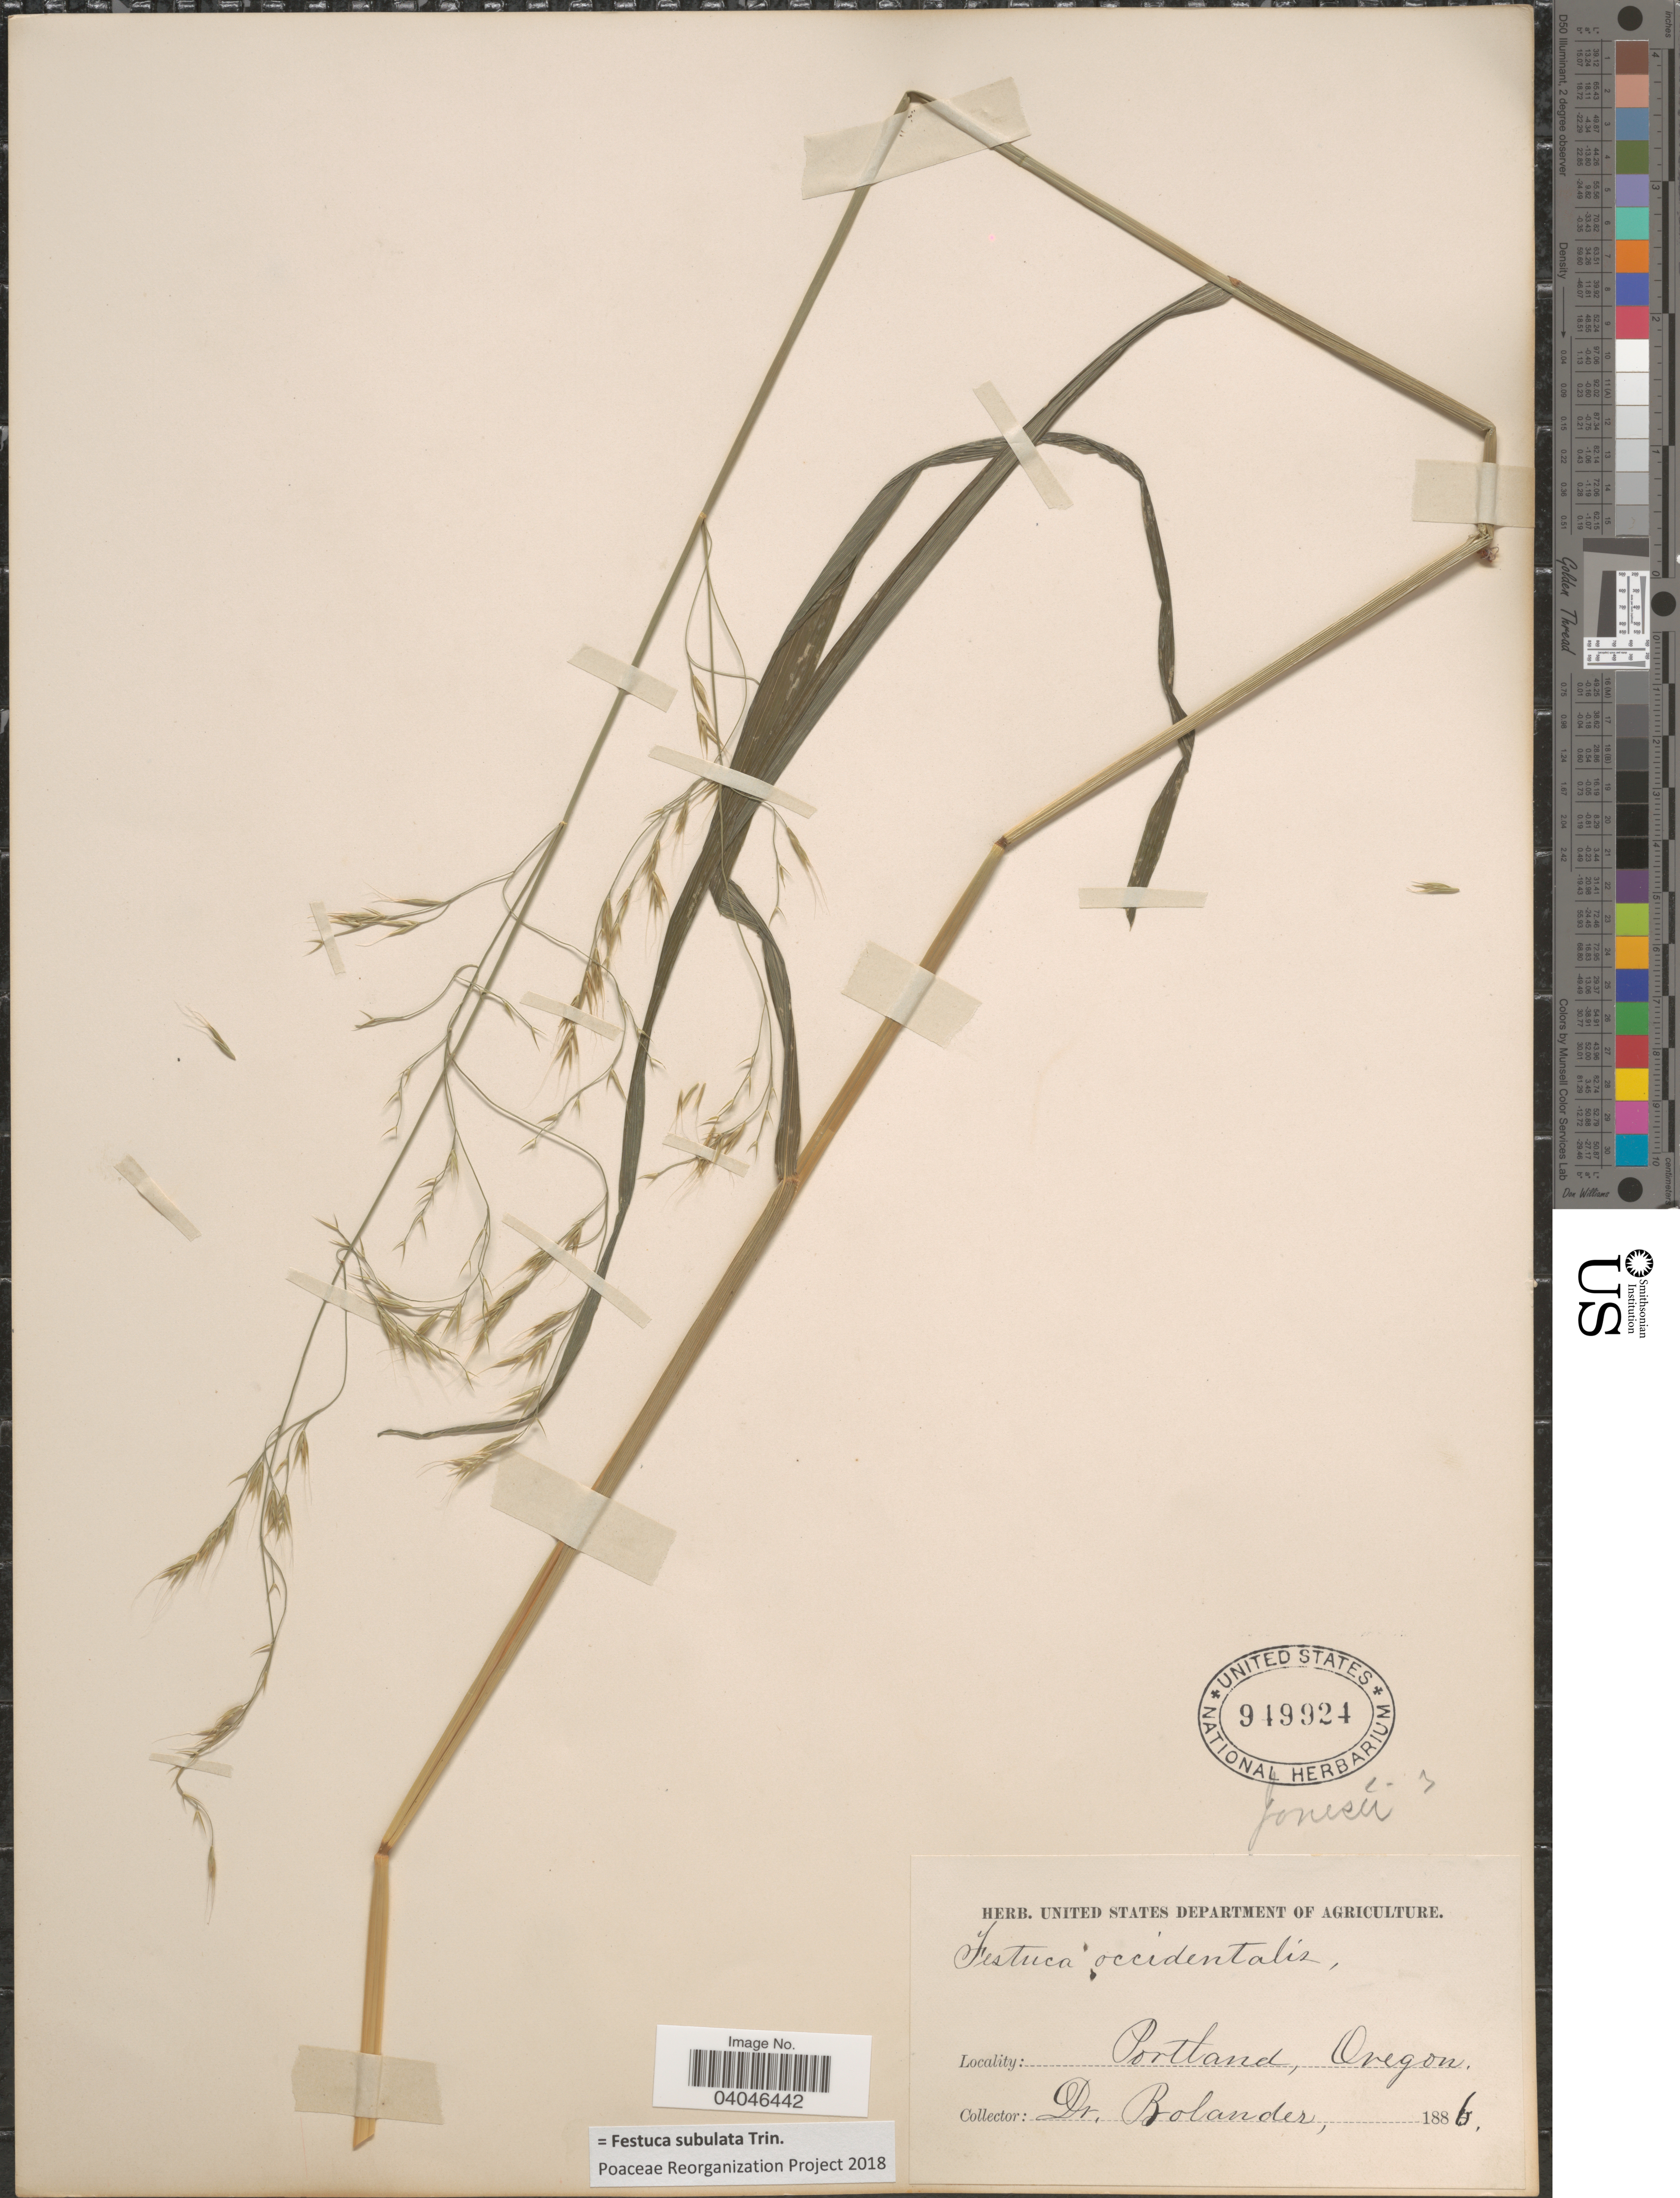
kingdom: Plantae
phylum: Tracheophyta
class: Liliopsida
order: Poales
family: Poaceae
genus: Festuca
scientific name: Festuca subulata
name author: Trin.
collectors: -. Bolander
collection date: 1886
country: United States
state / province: Oregon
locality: Portland.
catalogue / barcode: US 949924